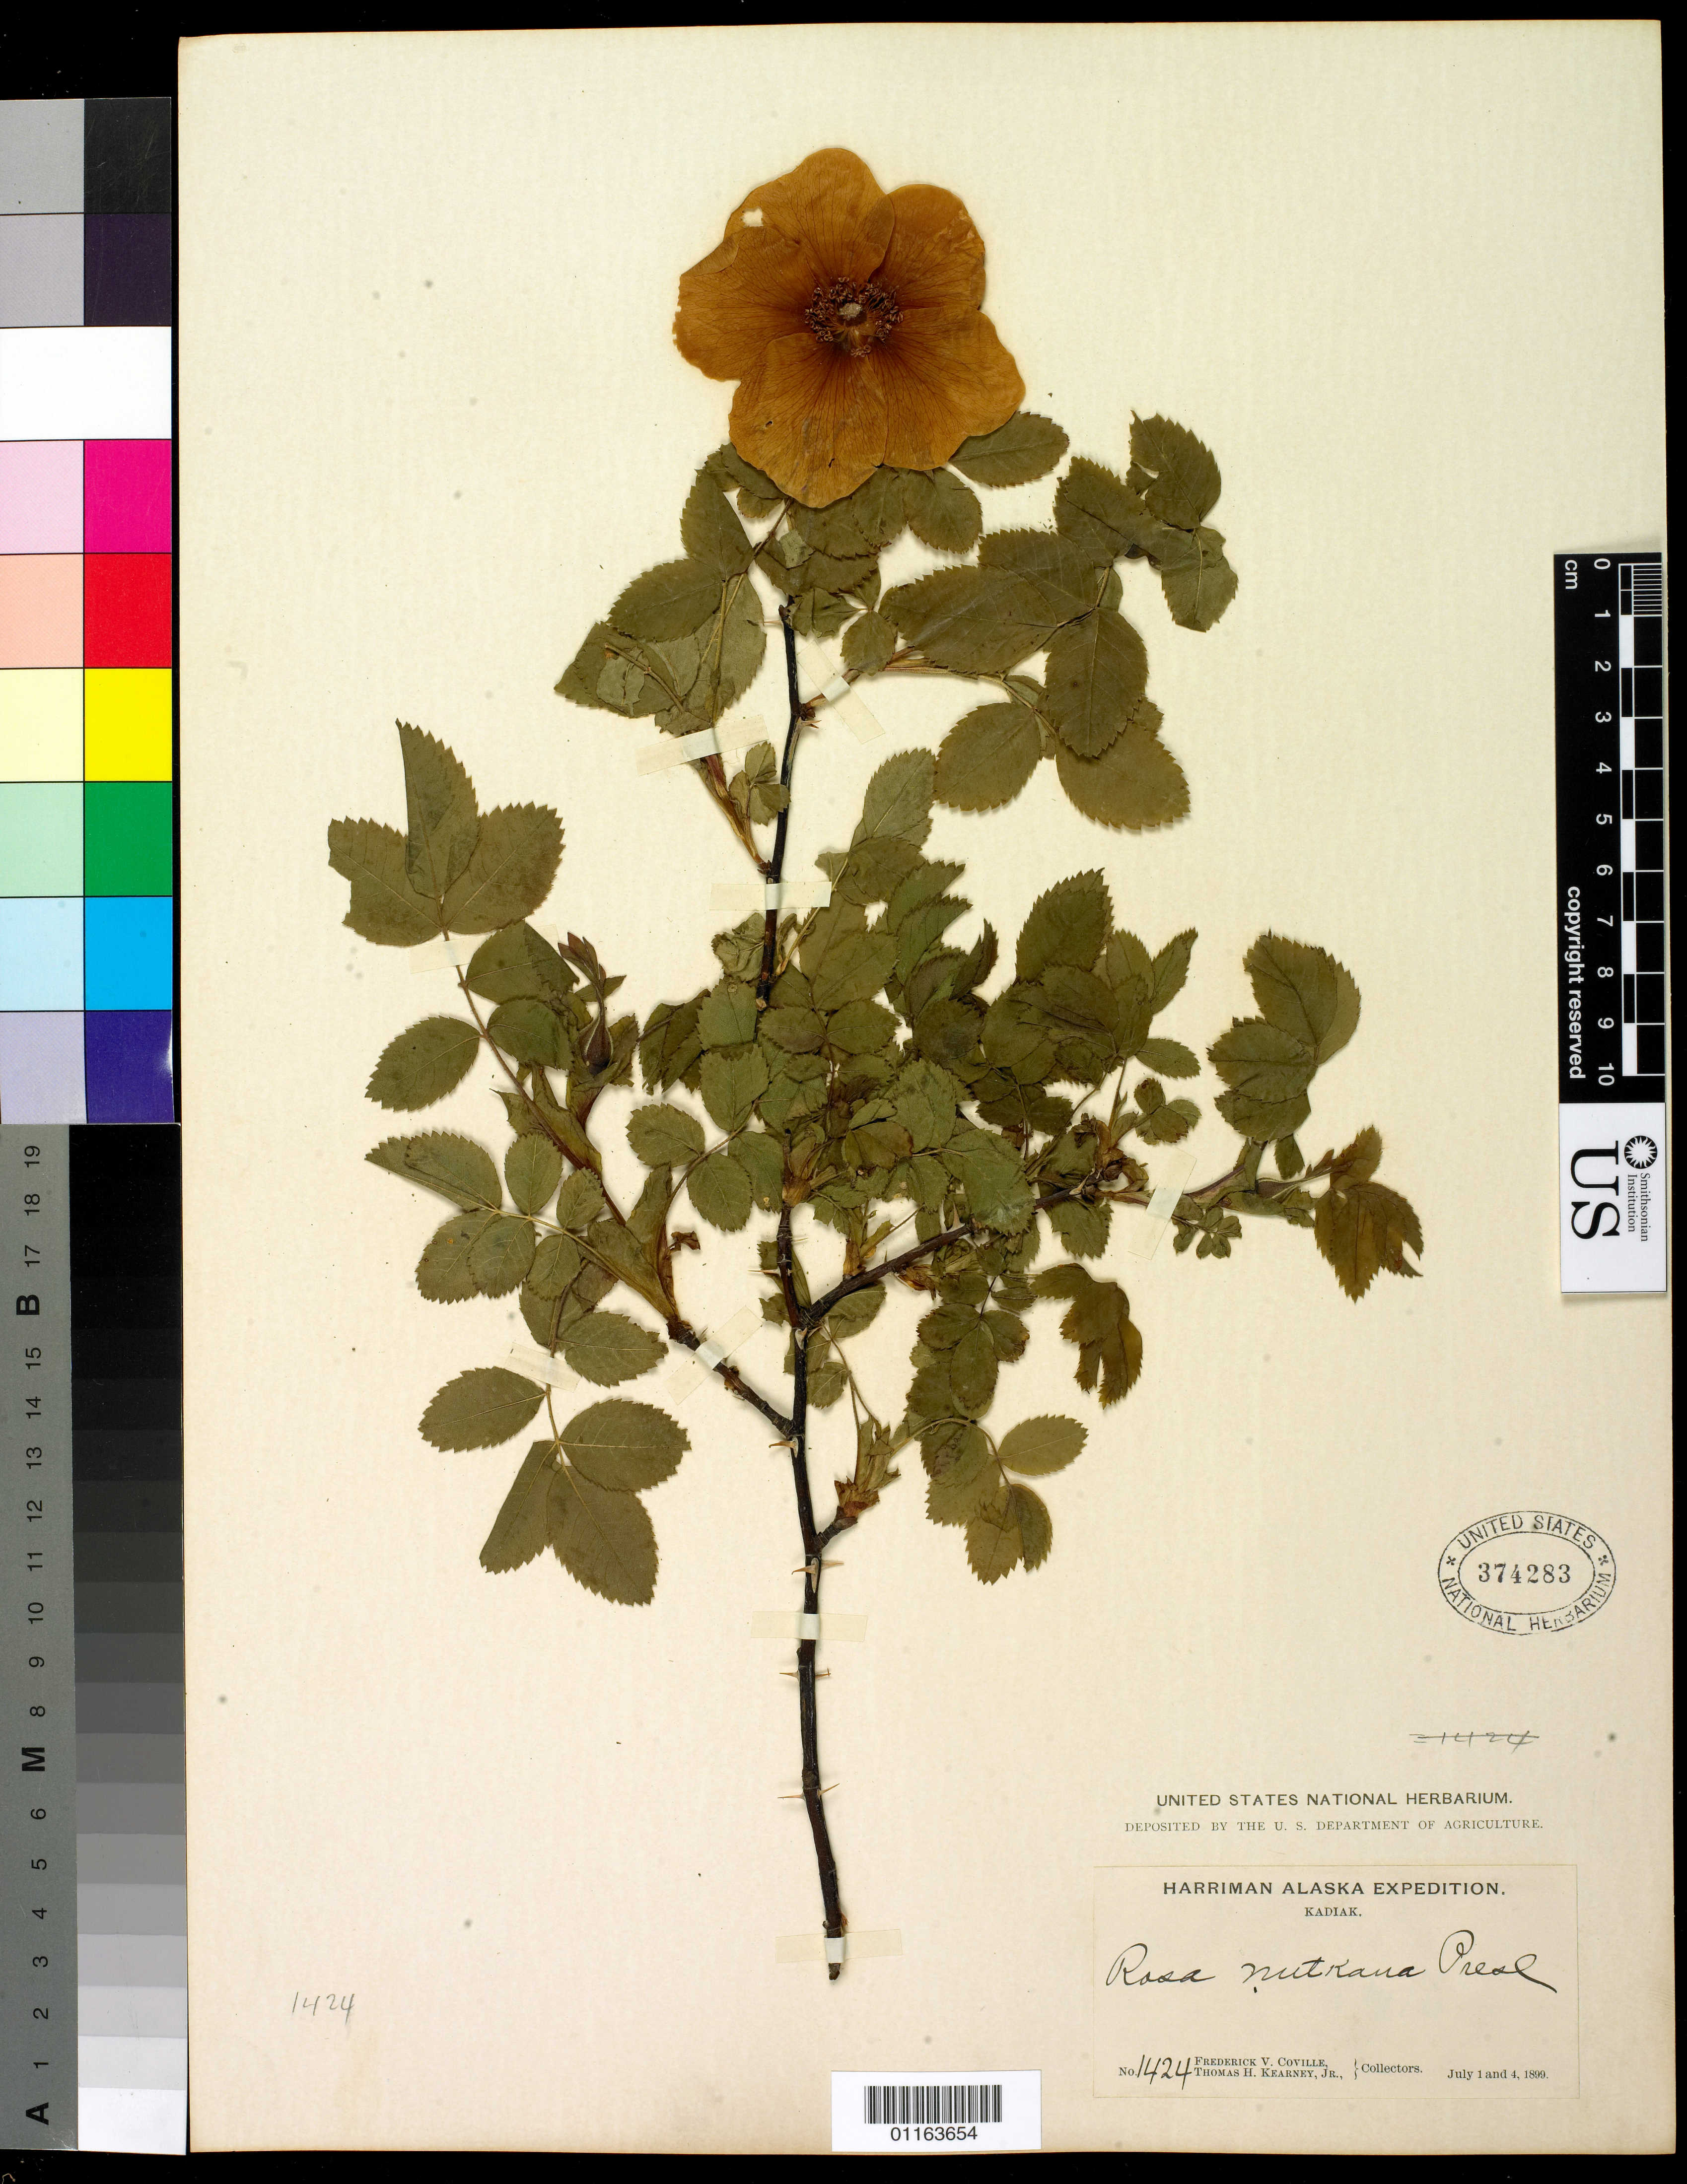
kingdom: Plantae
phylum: Tracheophyta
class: Magnoliopsida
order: Rosales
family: Rosaceae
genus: Rosa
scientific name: Rosa nutkana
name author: C. Presl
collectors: F. V. Coville & T. H. Kearney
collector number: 1424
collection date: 1899-07-01/1899-07-04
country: United States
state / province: Alaska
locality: Kadiak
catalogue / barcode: US 374283